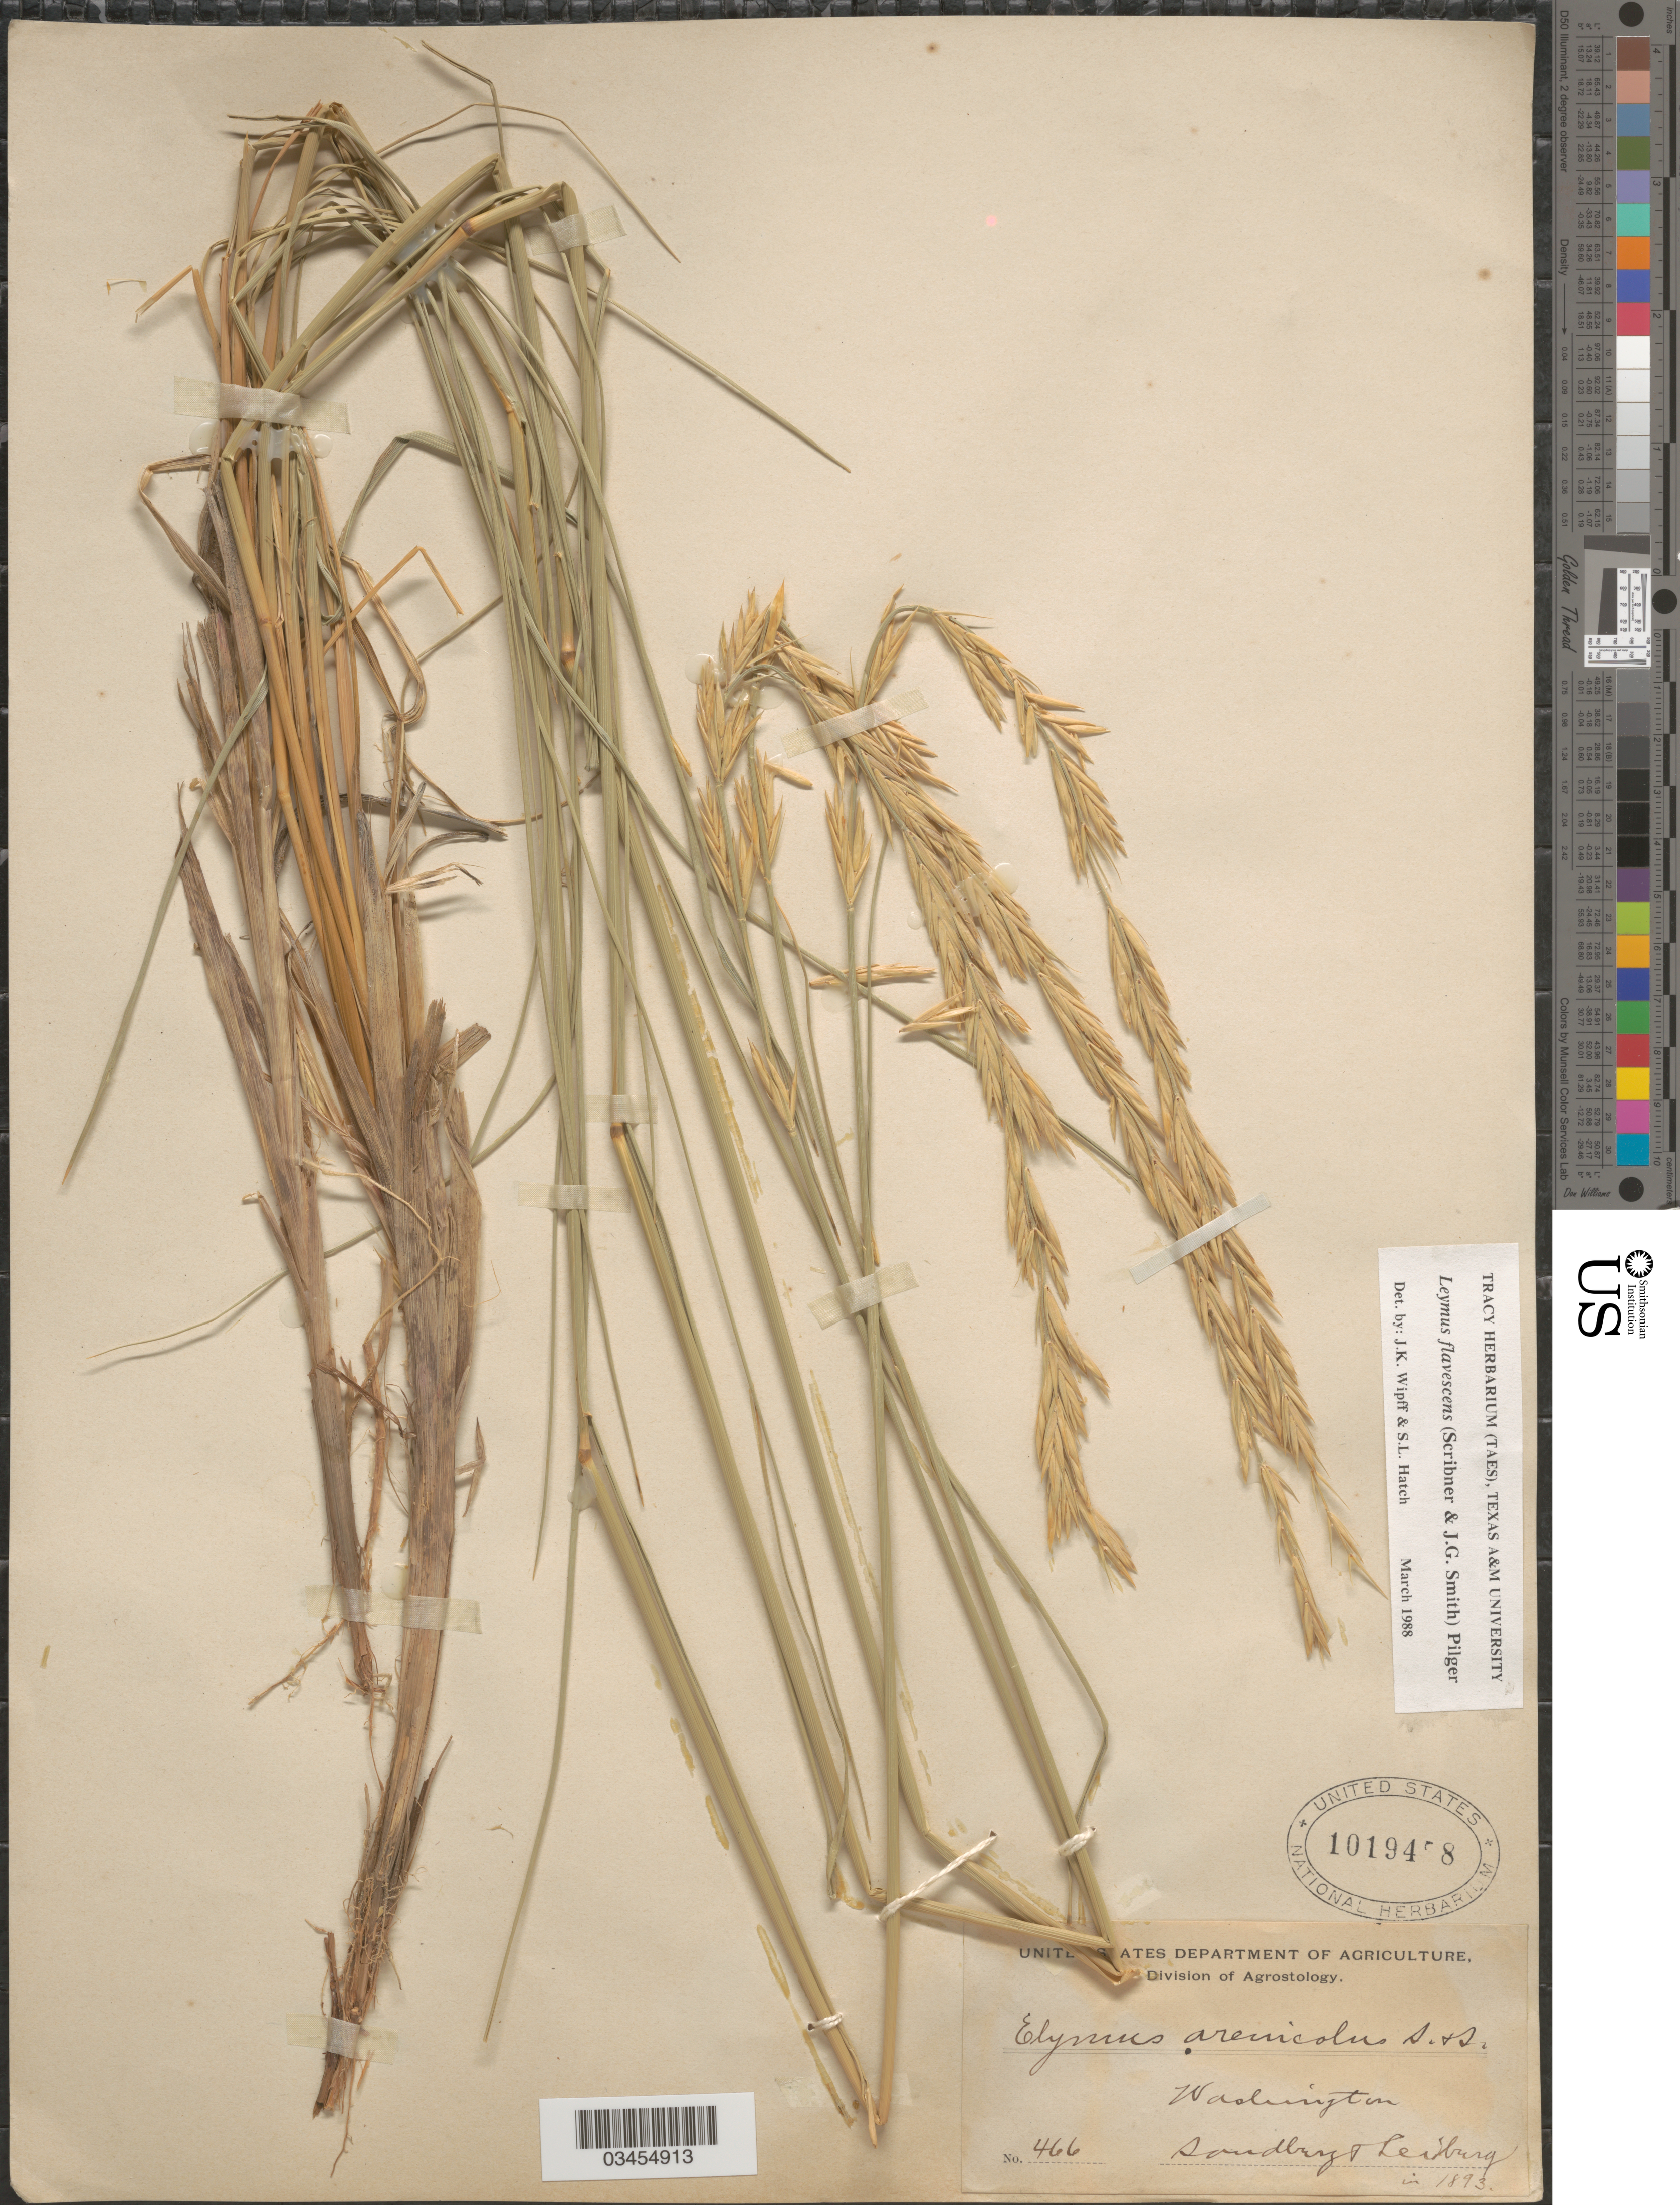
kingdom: Plantae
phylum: Tracheophyta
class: Liliopsida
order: Poales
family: Poaceae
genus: Leymus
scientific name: Leymus flavescens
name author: (Scribn. & J.G. Sm.) Pilg.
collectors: Sandberg & -. Leiberg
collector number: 466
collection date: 1893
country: United States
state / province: Washington